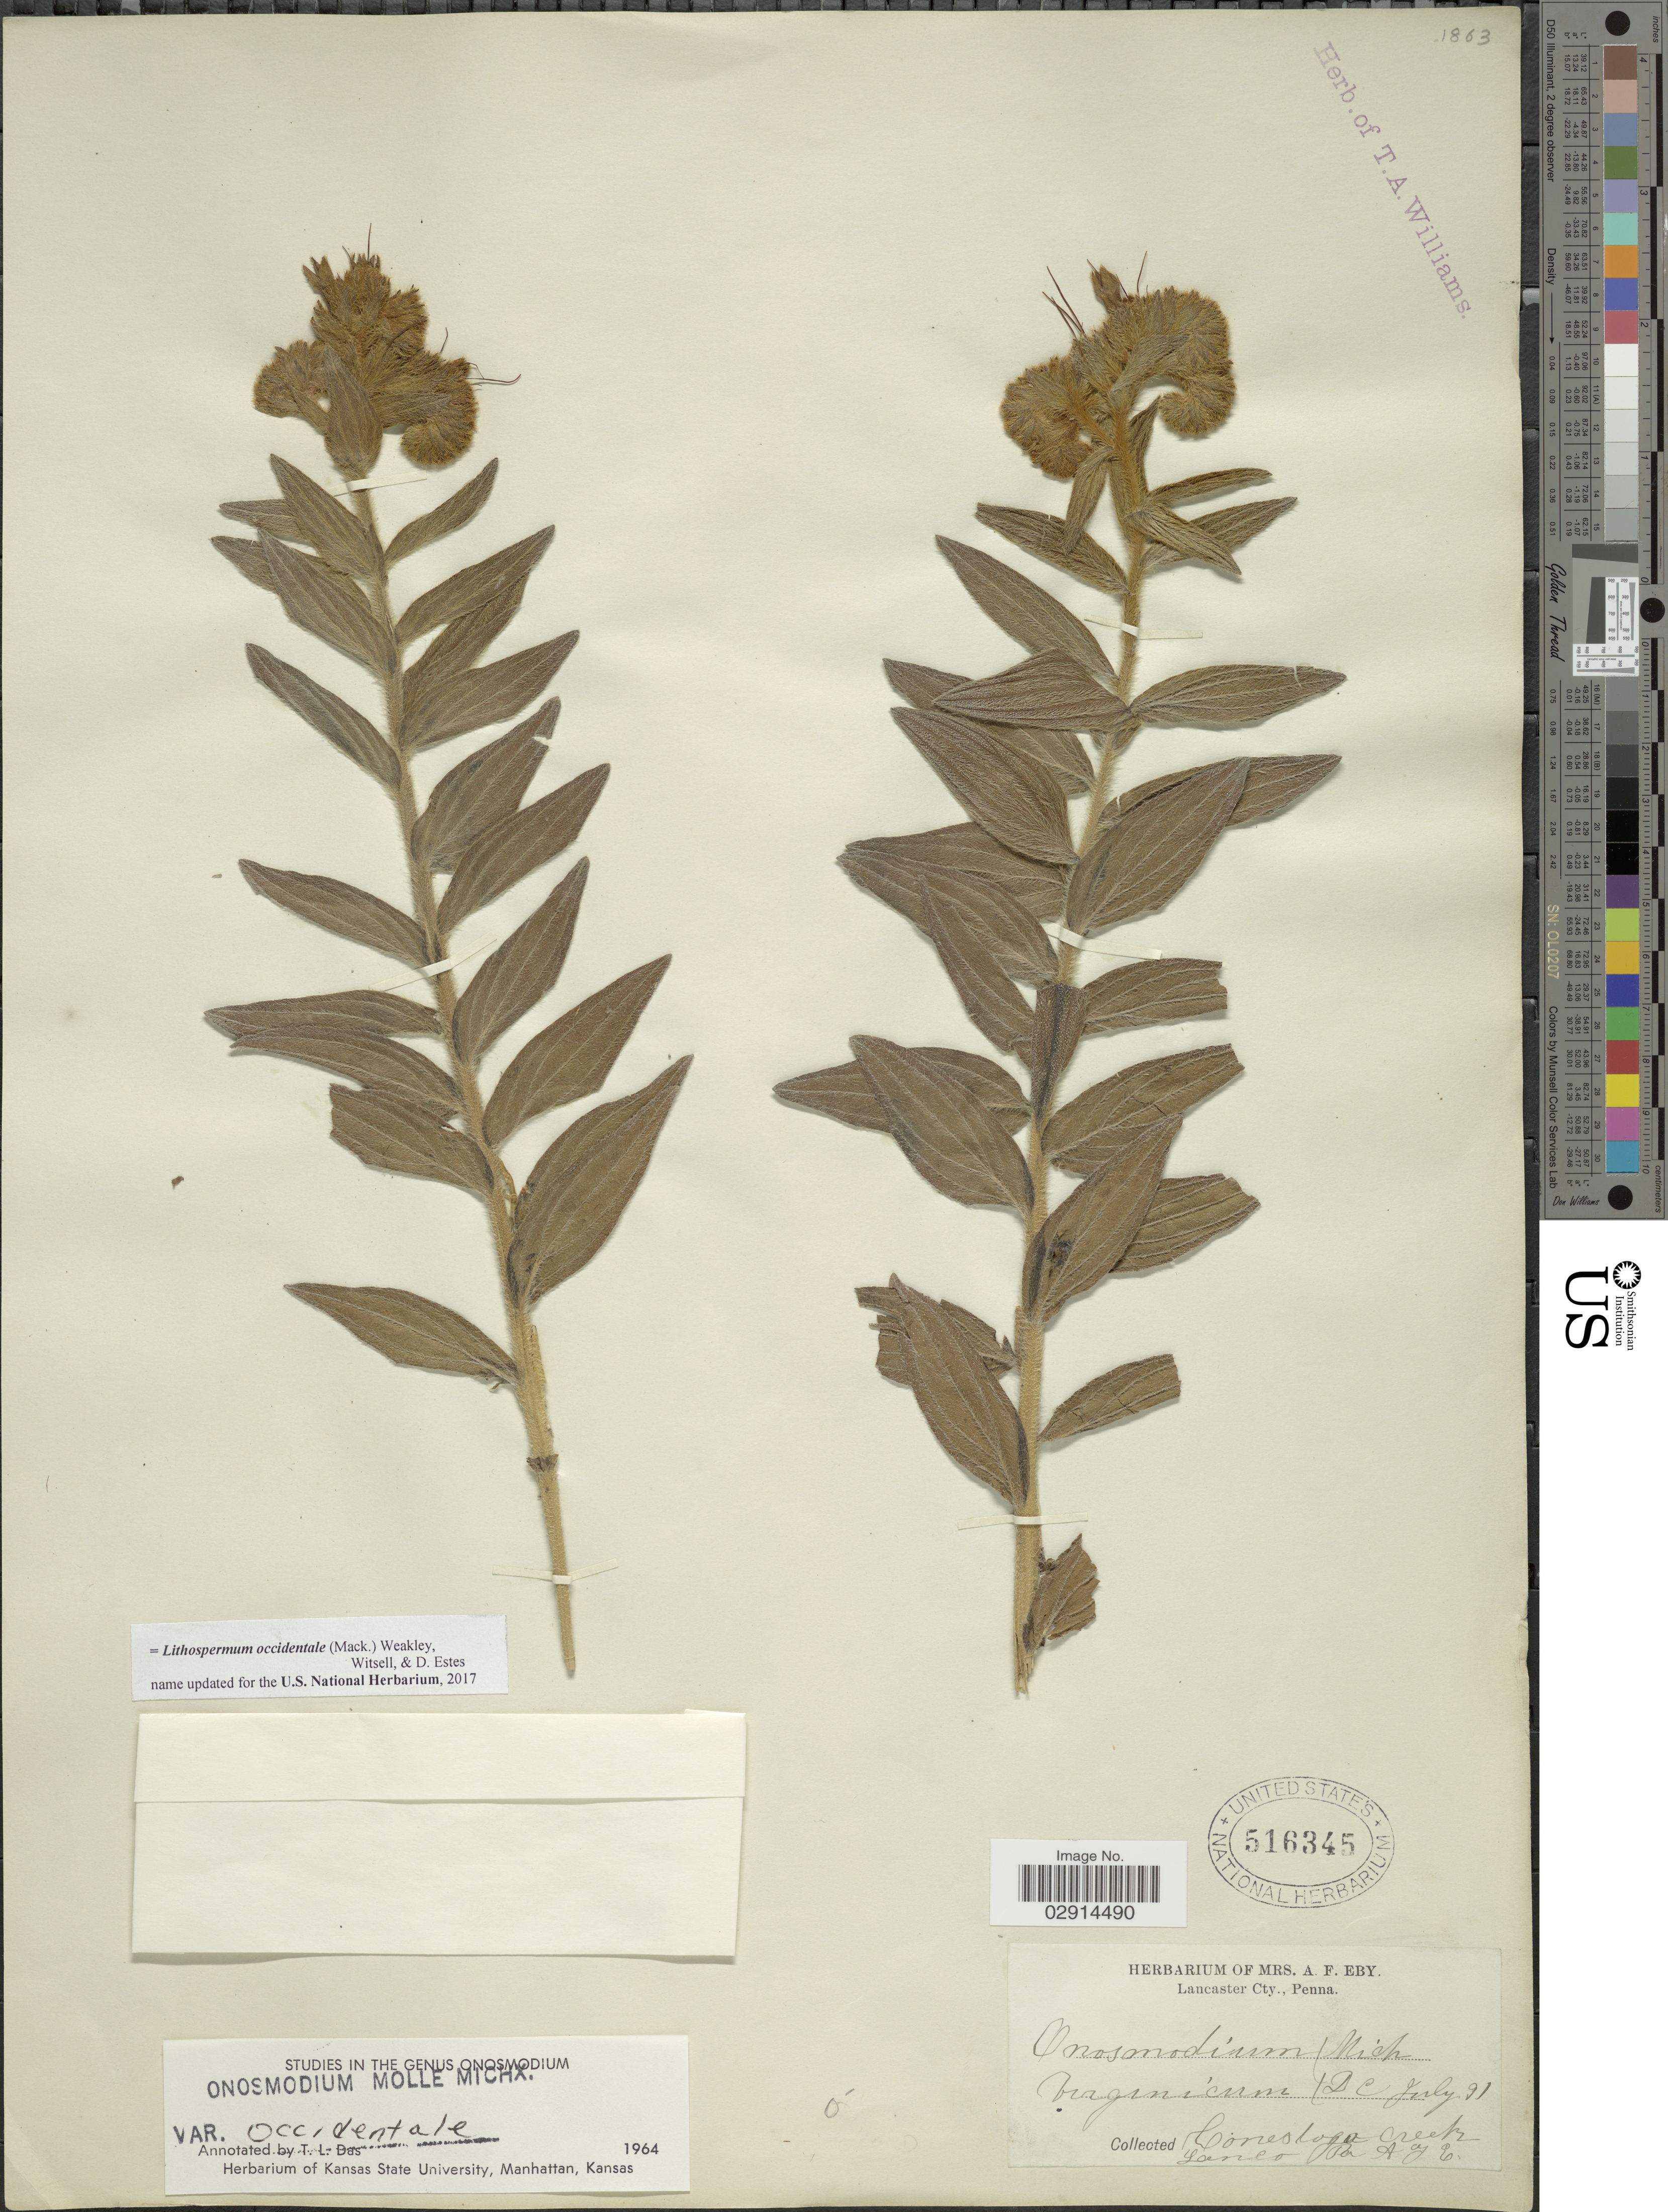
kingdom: Plantae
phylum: Tracheophyta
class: Magnoliopsida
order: Boraginales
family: Boraginaceae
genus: Lithospermum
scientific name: Lithospermum occidentale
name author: (Mack.) Weakley et al.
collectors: A. F. Eby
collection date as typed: Transcribed d/m/y: /7/91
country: United States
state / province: Pennsylvania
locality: Conestoga Creek. Lanca.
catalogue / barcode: US 516345